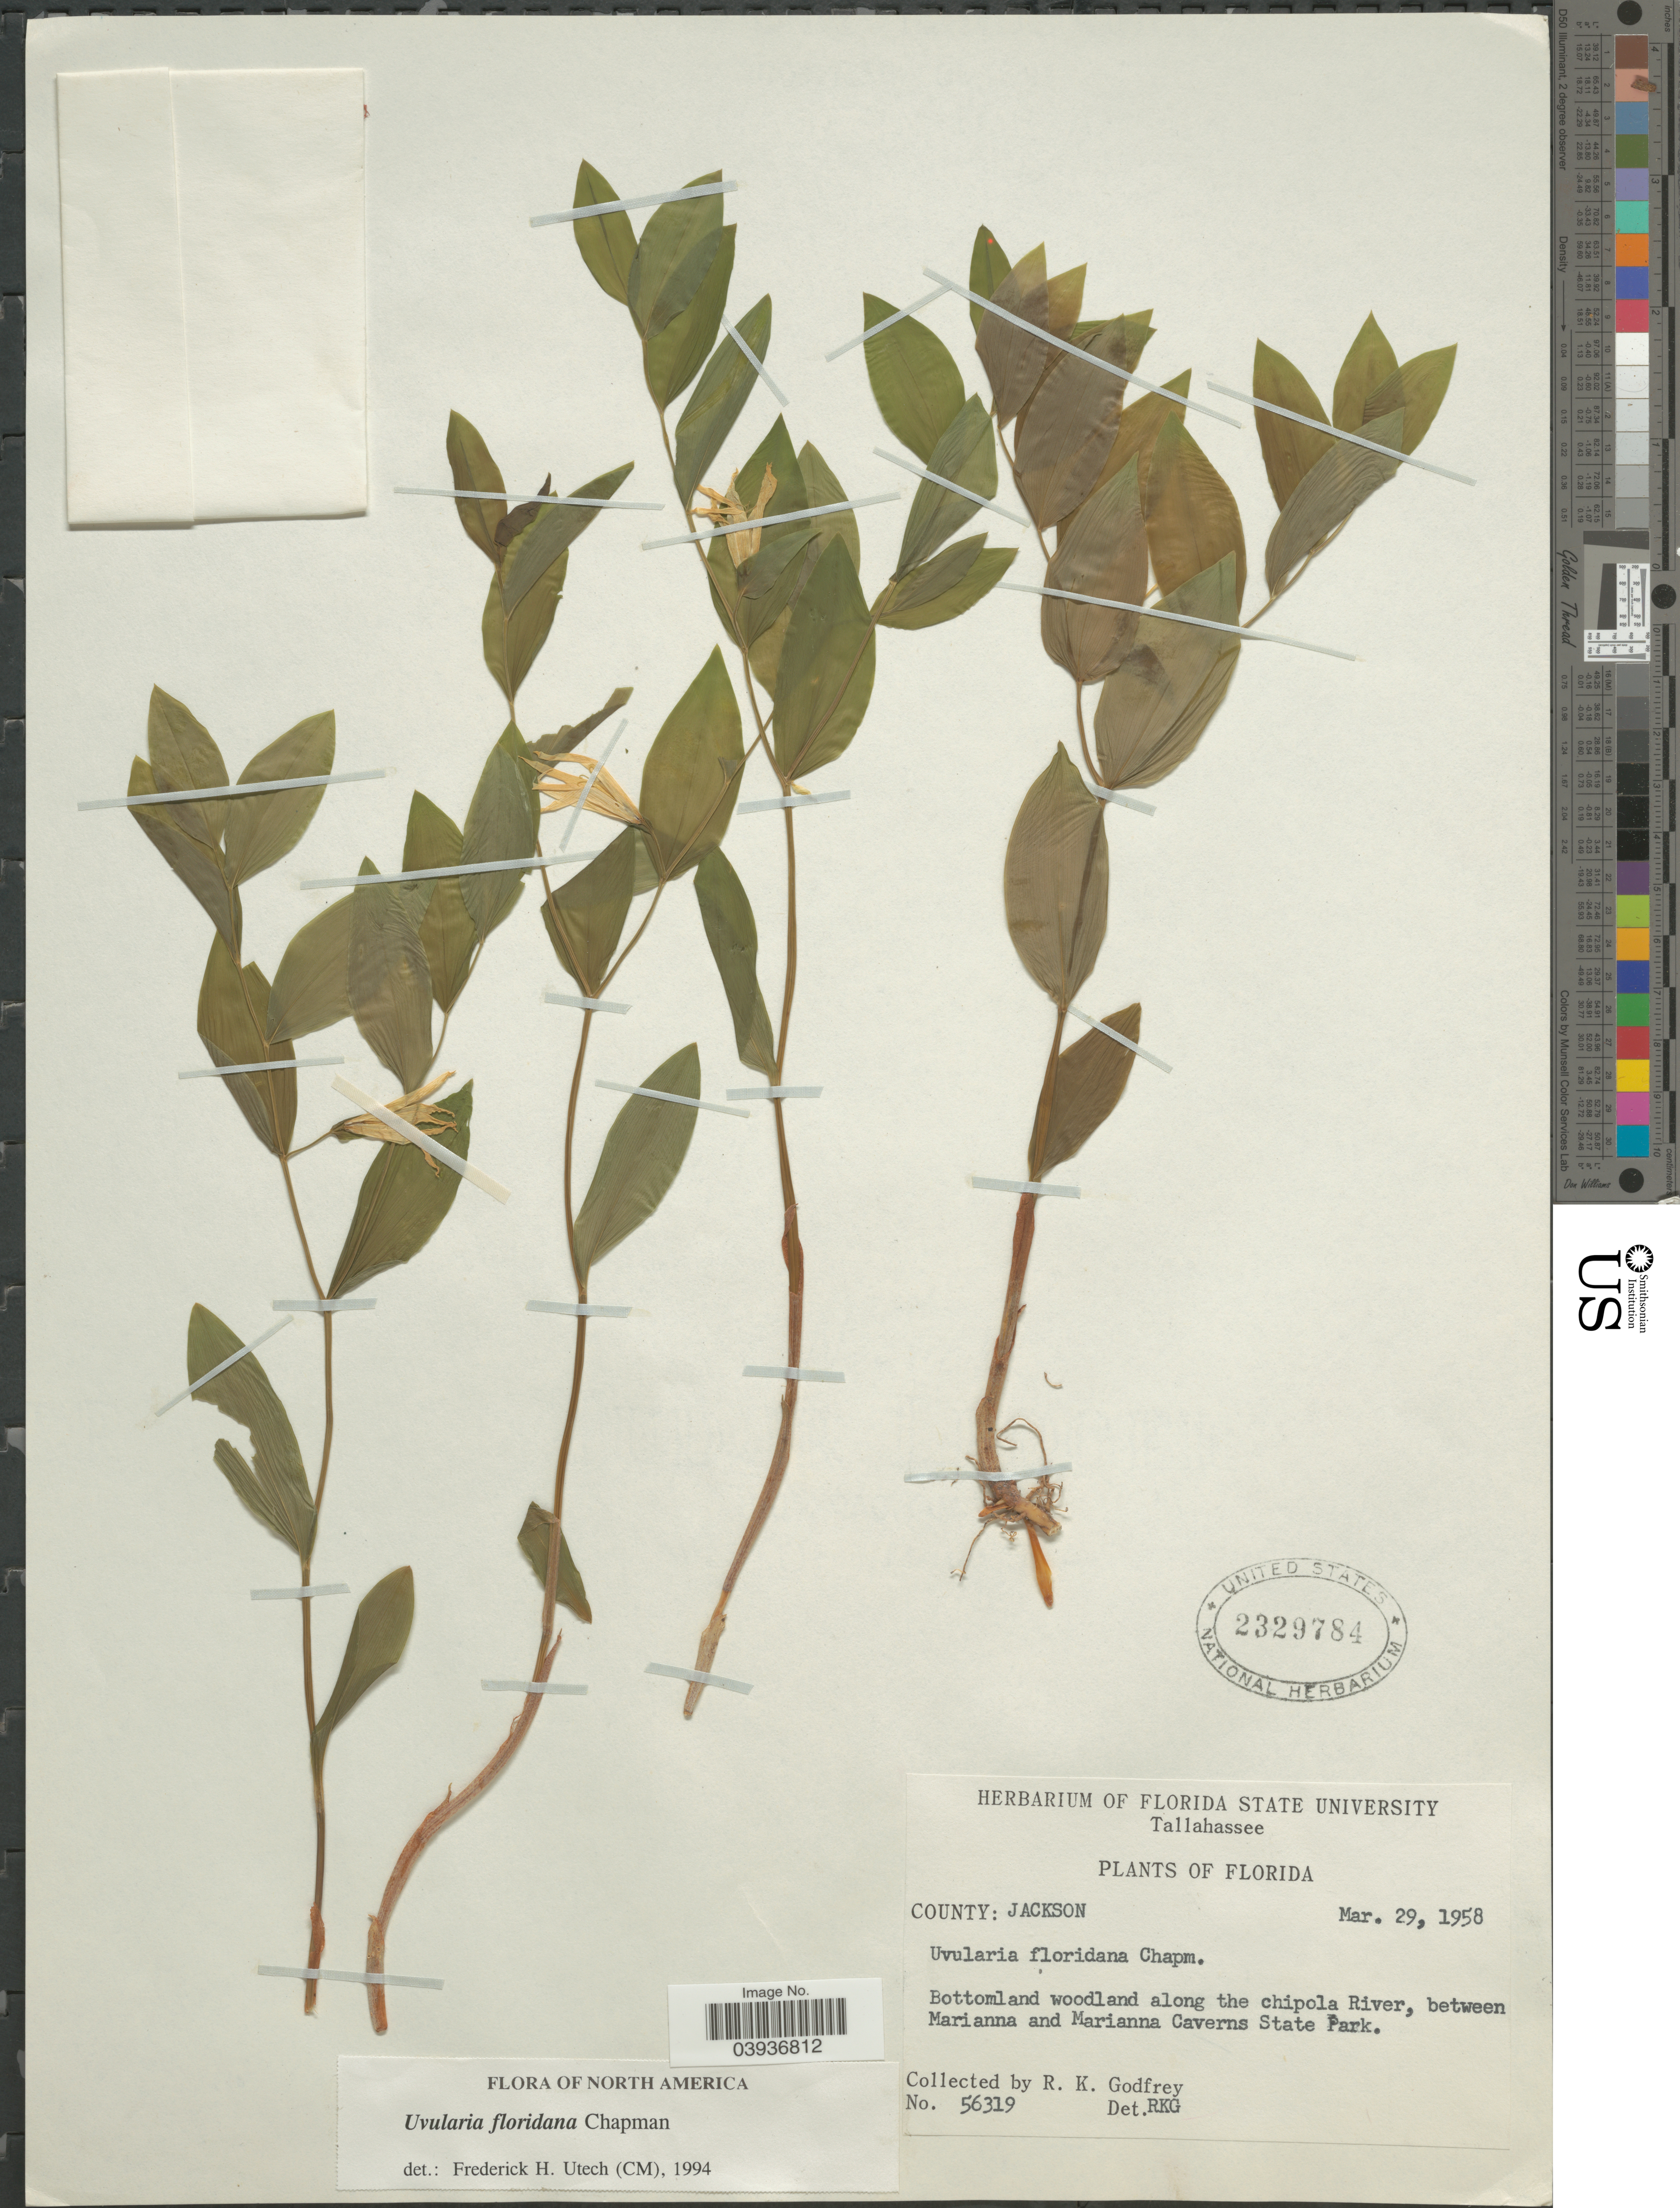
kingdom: Plantae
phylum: Tracheophyta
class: Liliopsida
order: Liliales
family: Colchicaceae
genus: Uvularia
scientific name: Uvularia floridana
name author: Chapm.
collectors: R. K. Godfrey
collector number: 56319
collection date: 1958-03-29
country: United States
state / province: Florida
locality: County: Jackson. Bottomland woodland along the chipola River, between Marianna and Marianna Caverns State Park.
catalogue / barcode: US 2329784